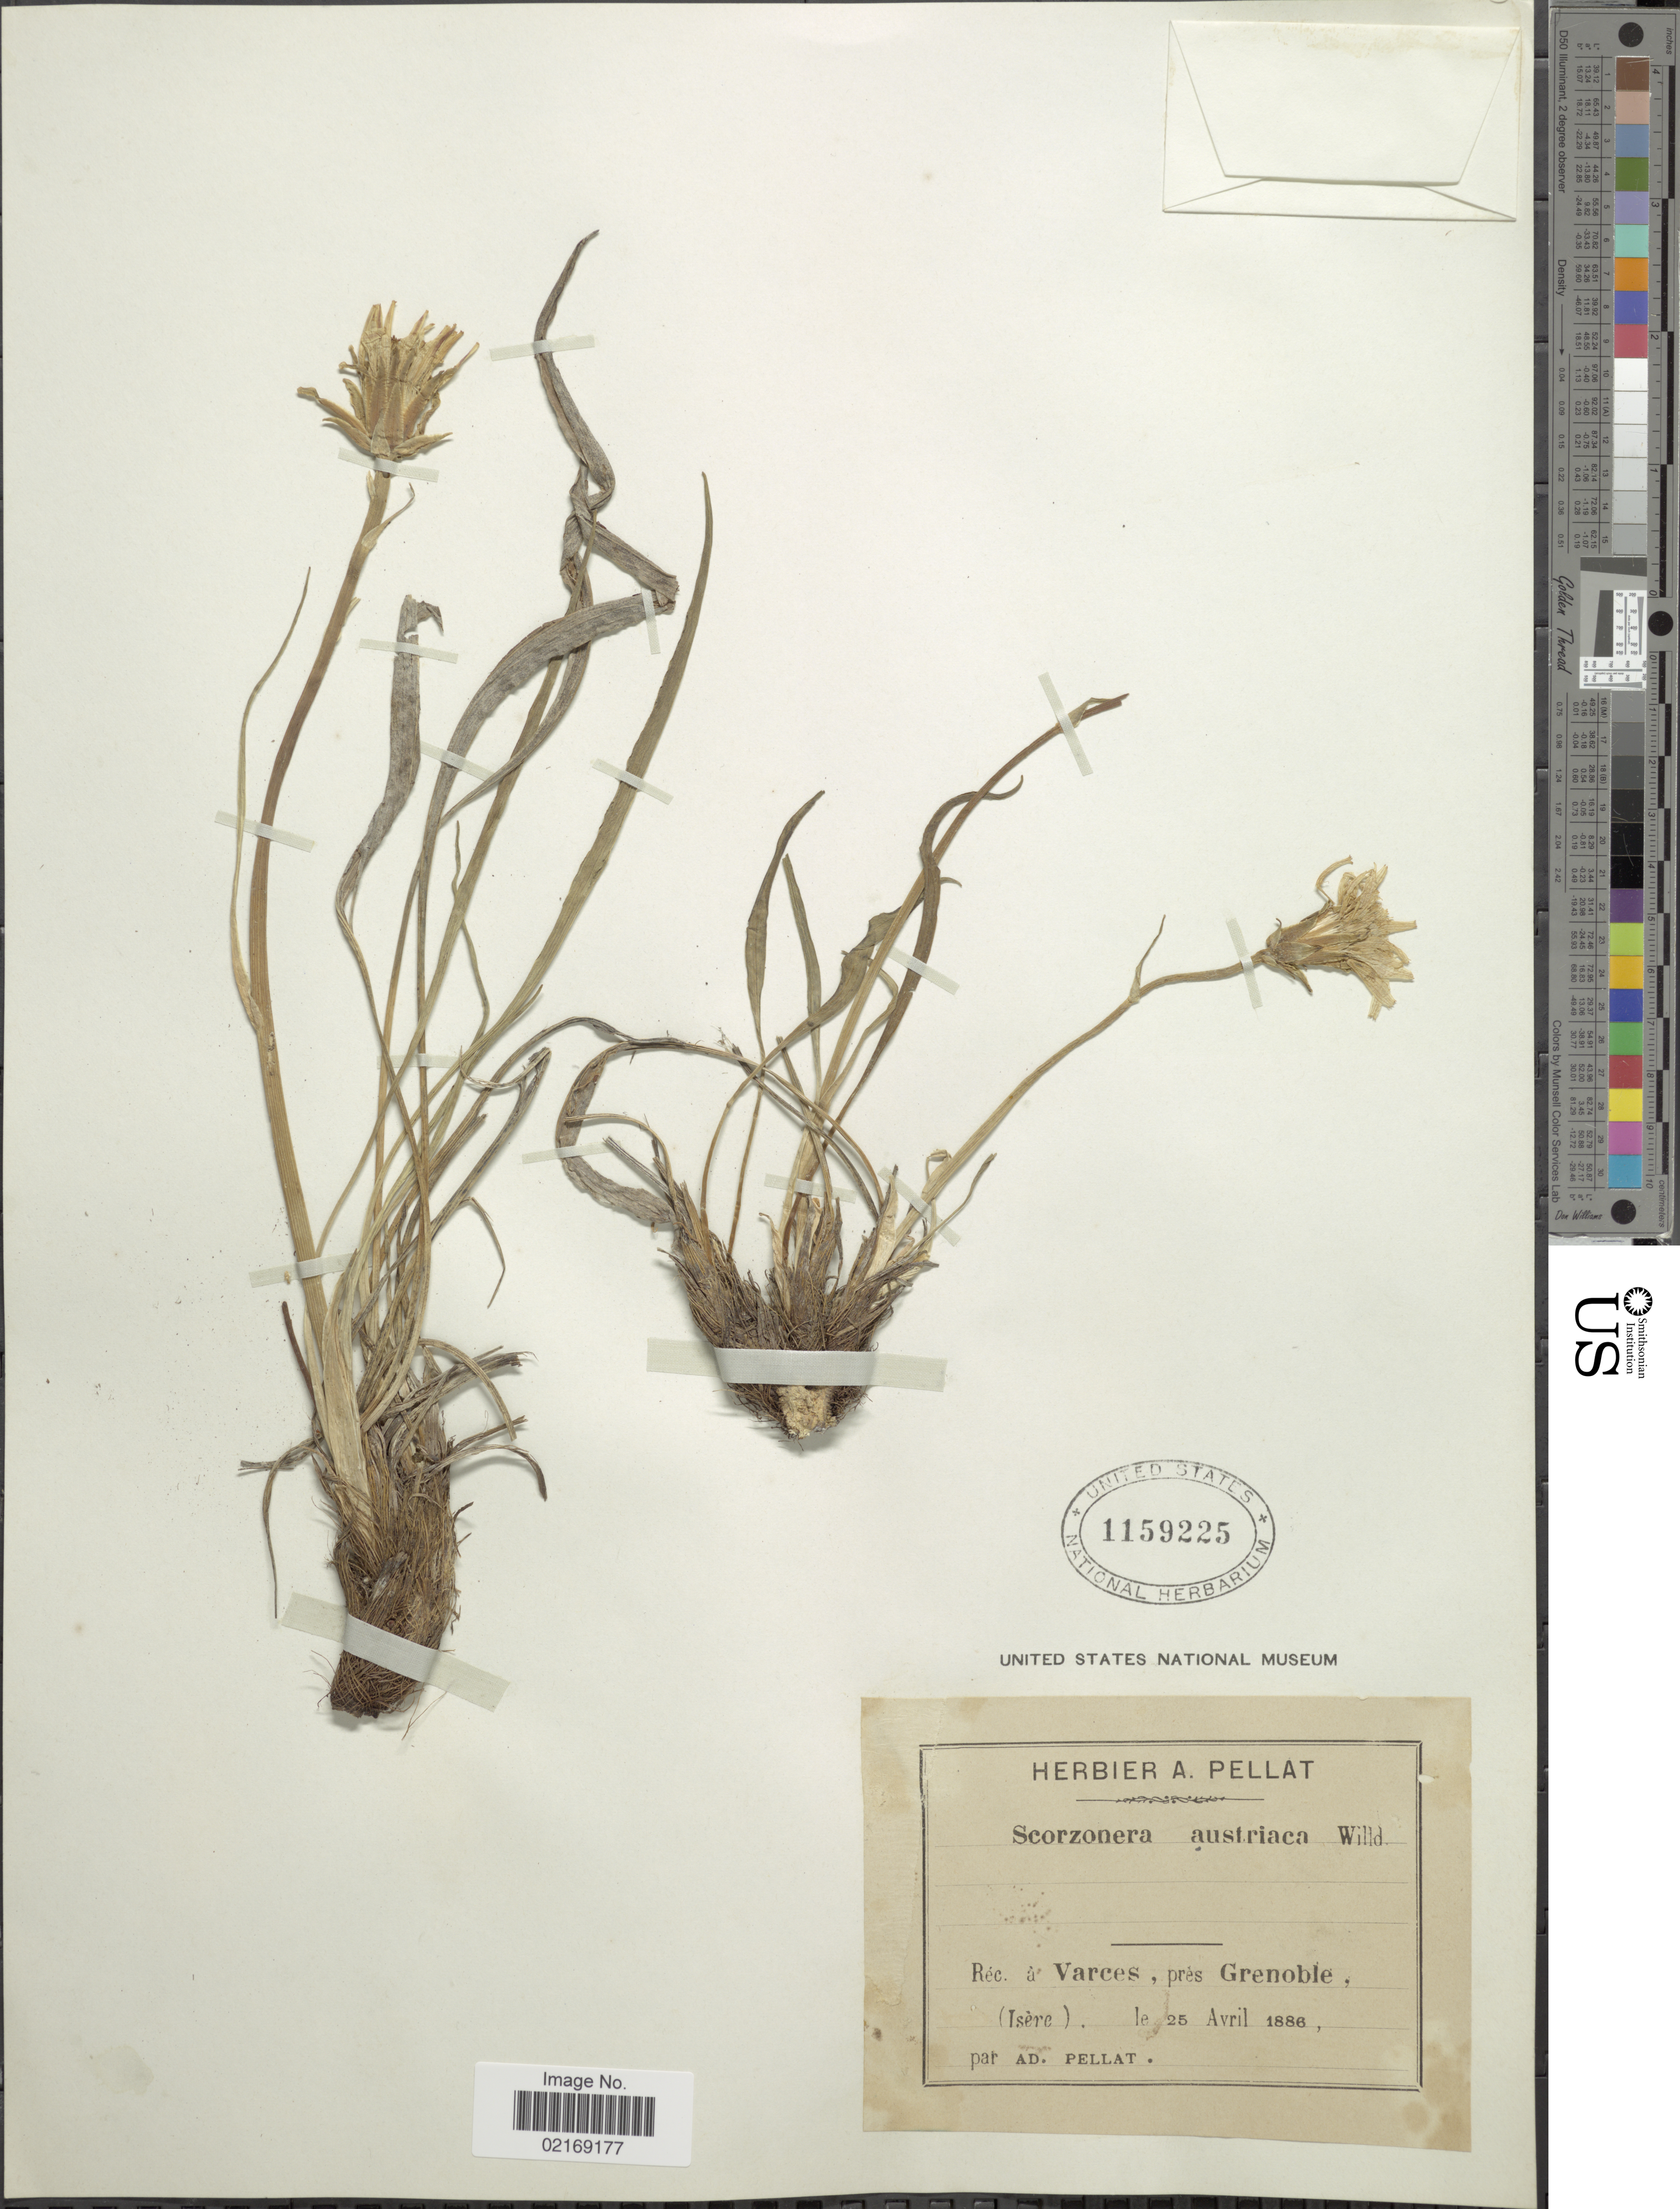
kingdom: Plantae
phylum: Tracheophyta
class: Magnoliopsida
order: Asterales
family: Asteraceae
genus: Scorzonera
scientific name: Scorzonera austriaca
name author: Willd.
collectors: A. Pellat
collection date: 1886-04-25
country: France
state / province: Auvergne-Rhône-Alpes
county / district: Isère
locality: Varces, près Grenoble, (Isère)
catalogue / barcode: US 1159225